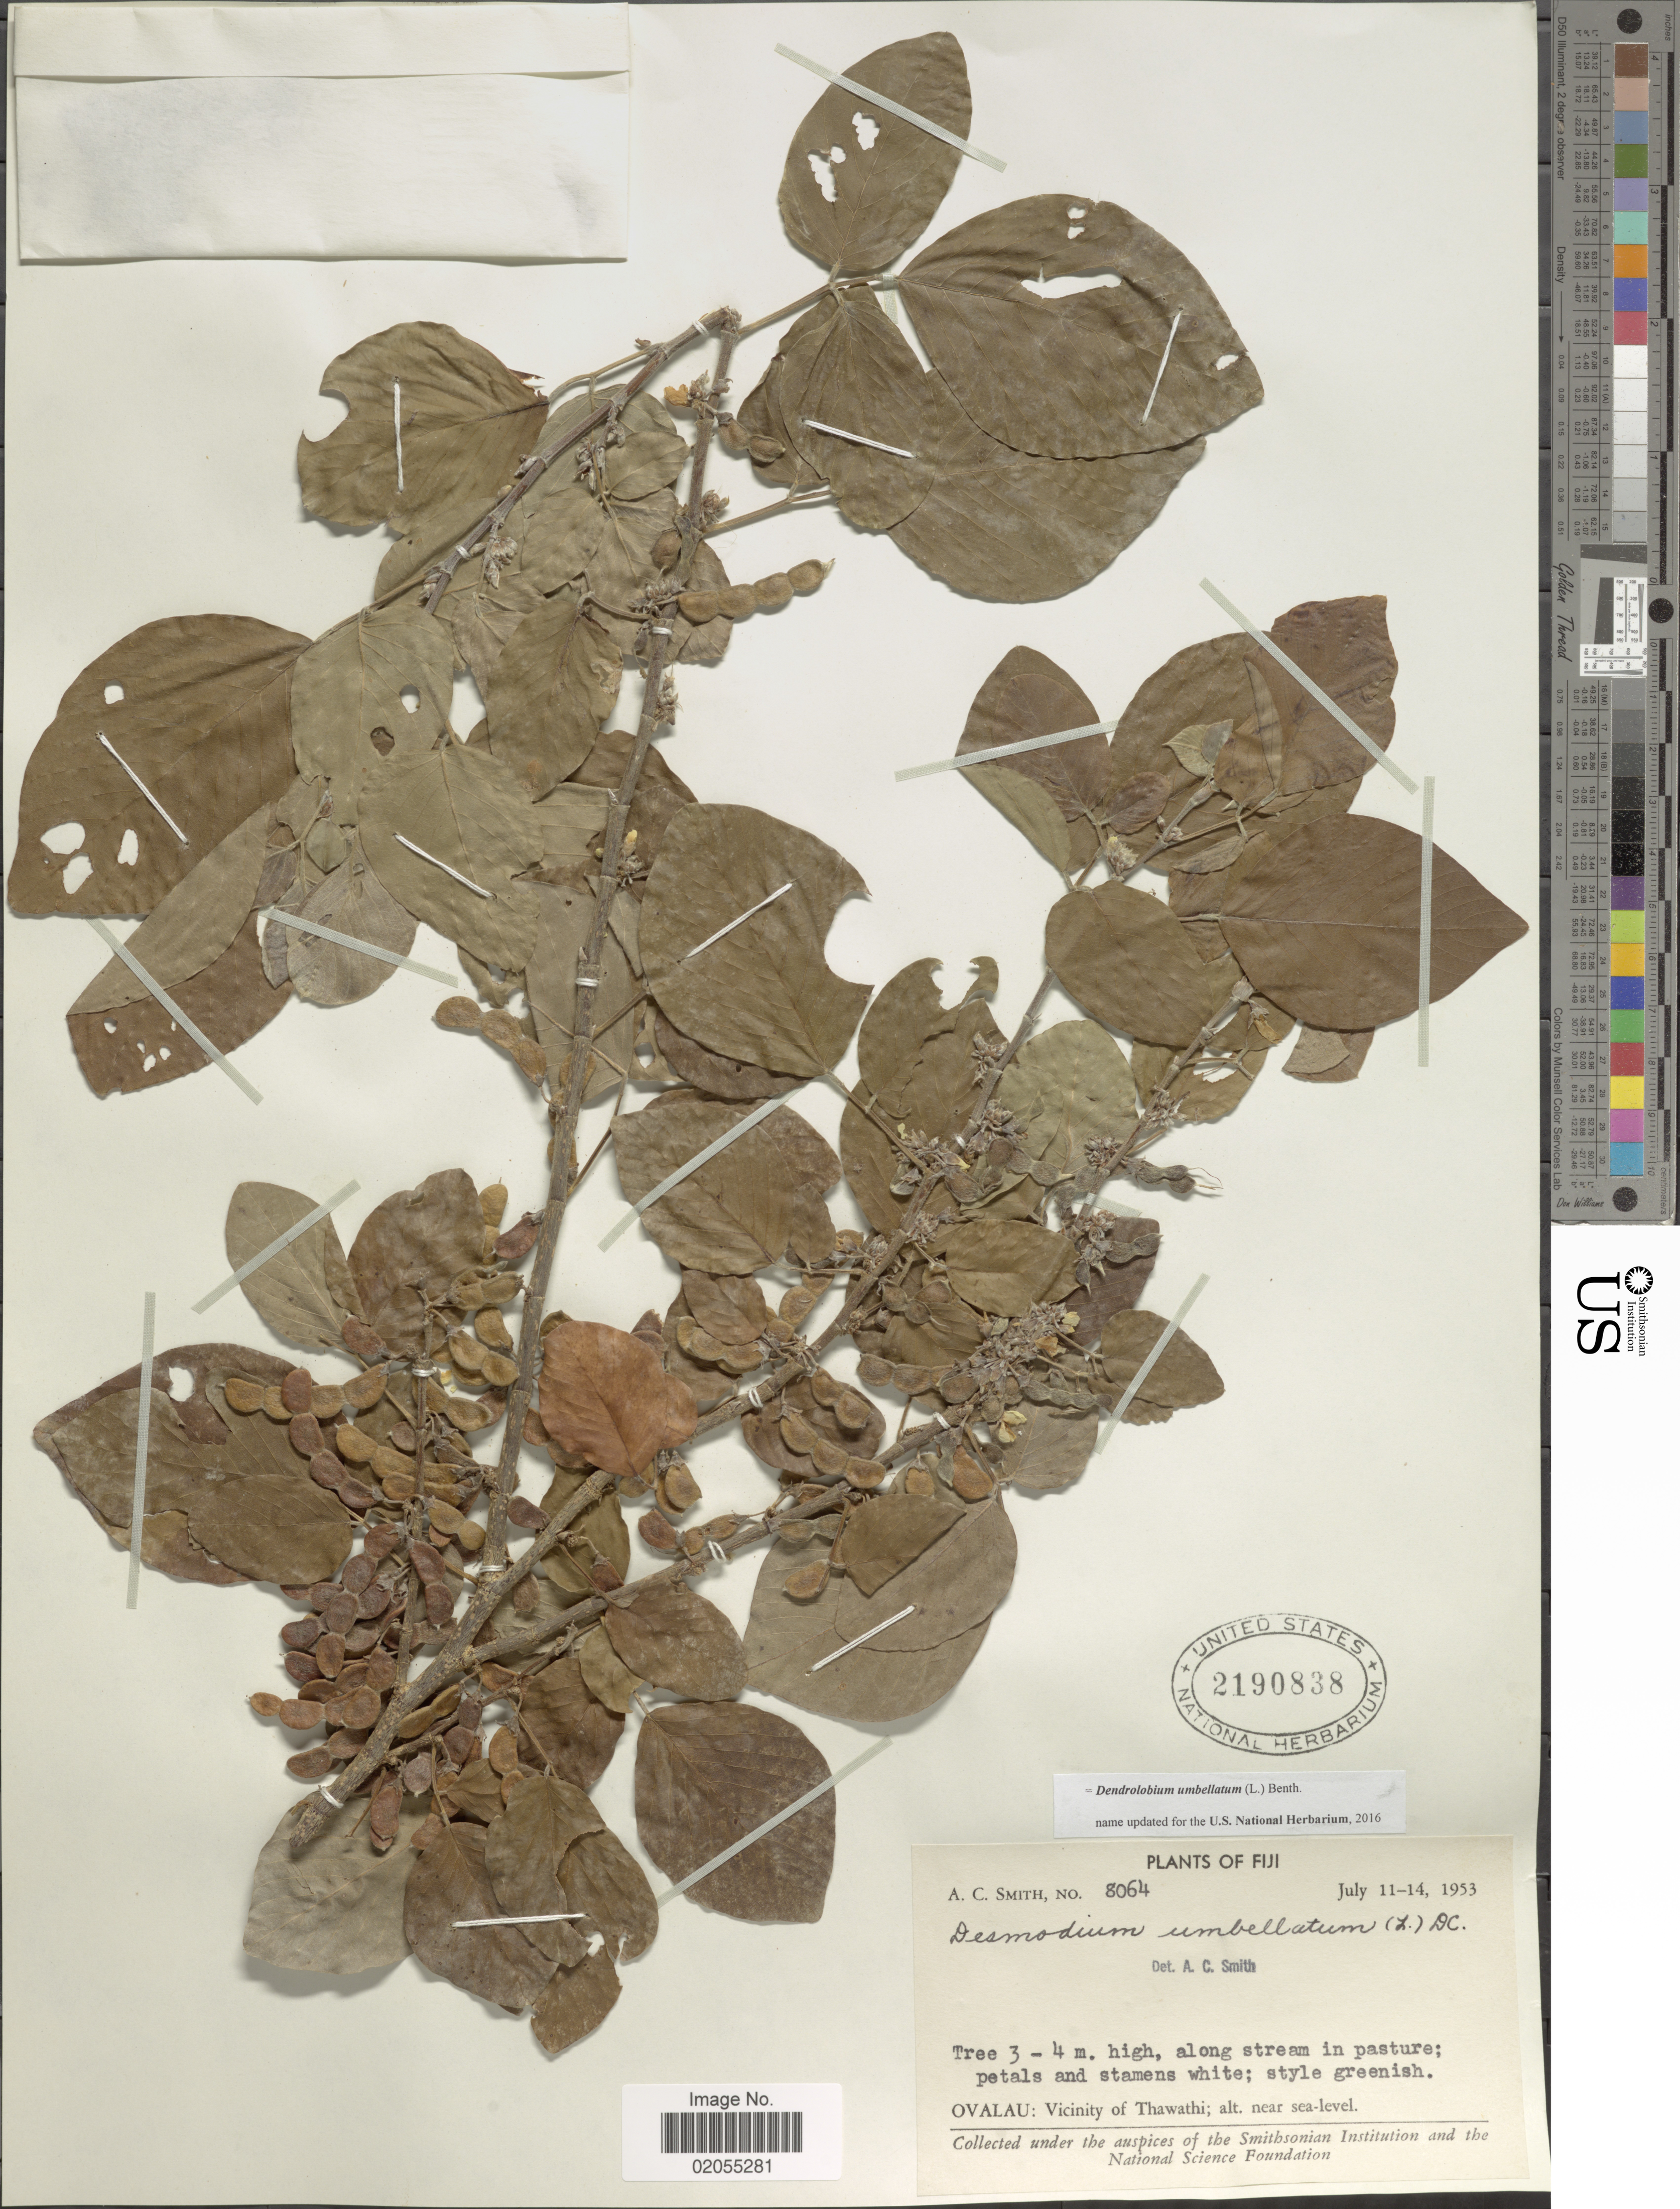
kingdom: Plantae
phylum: Tracheophyta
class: Magnoliopsida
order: Fabales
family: Fabaceae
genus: Dendrolobium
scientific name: Dendrolobium umbellatum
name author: (L.) Benth.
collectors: A. C. Smith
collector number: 8064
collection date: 1953-07-11/1953-07-14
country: Fiji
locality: Ovalau, Vicinity of Thawathi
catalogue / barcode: US 2190838